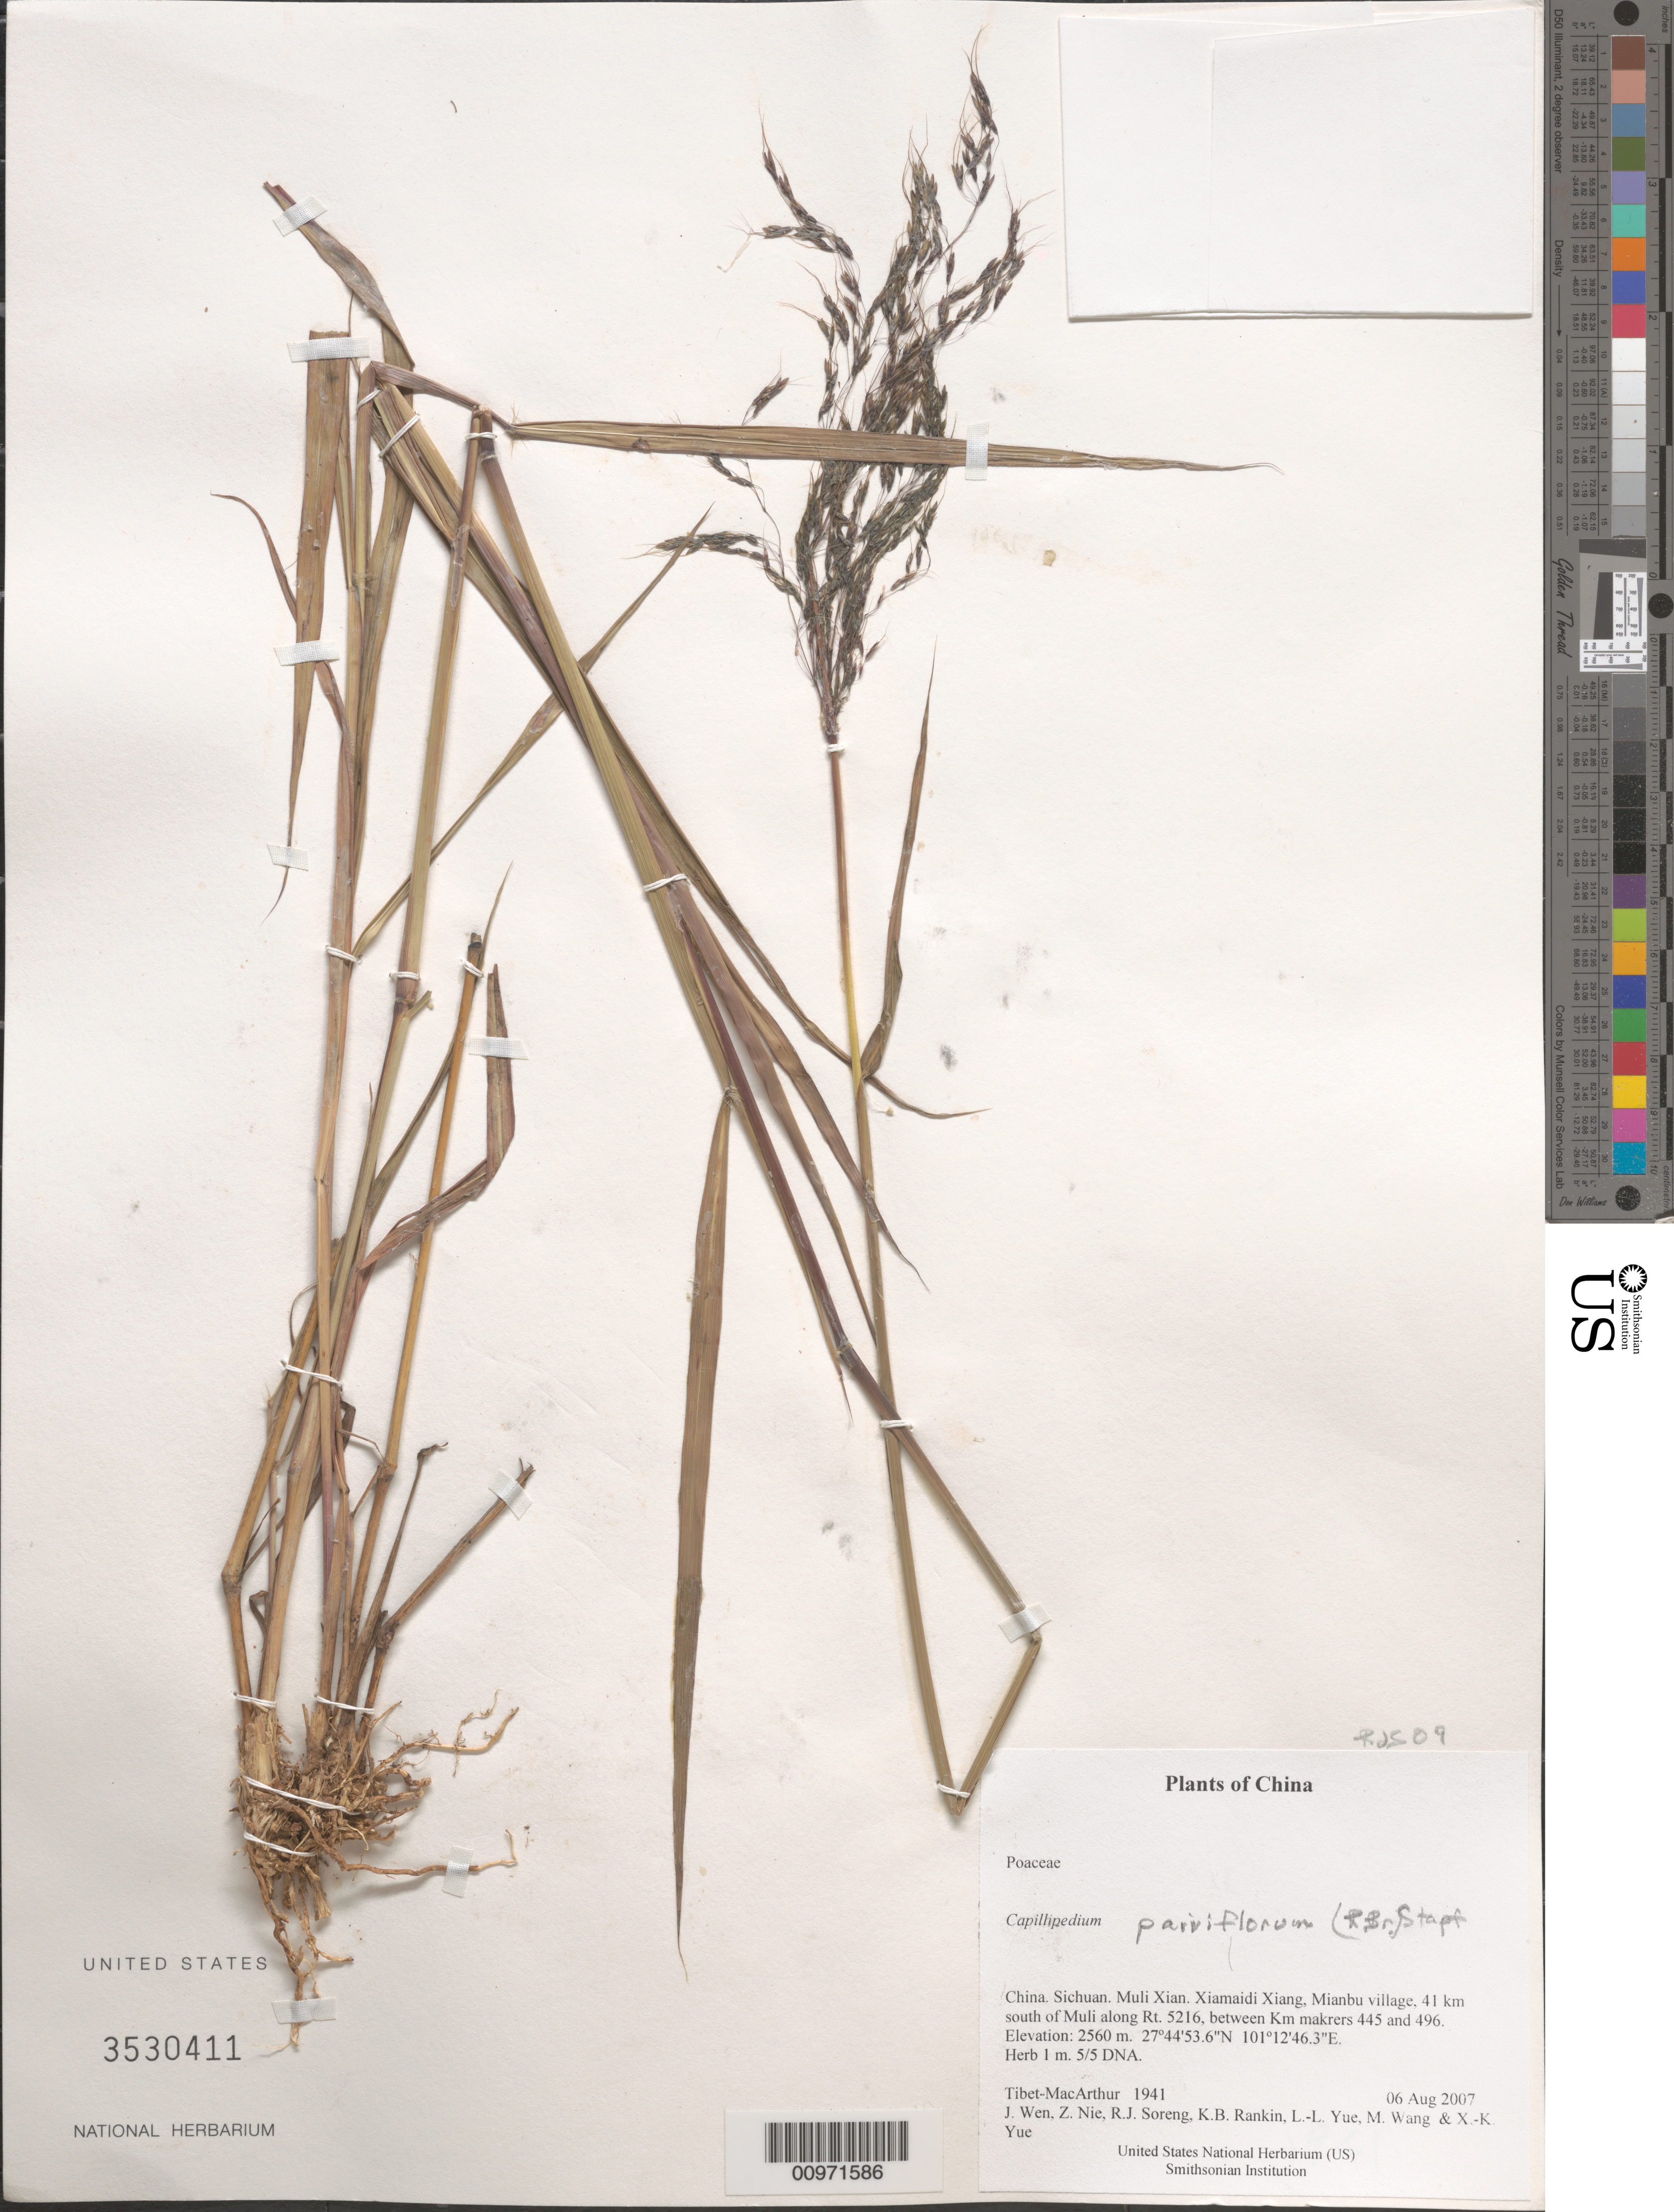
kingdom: Plantae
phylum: Tracheophyta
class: Liliopsida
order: Poales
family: Poaceae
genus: Capillipedium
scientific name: Capillipedium parviflorum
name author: (R. Br.) Stapf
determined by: Soreng, Robert J., Research Associate (BOT), Smithsonian Institution - National Museum of Natural History (UNITED STATES)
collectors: Tibet-MacArthur, J. Wen, Z. Nie, R. J. Soreng, K. Rankin, L. Yue, M. Wang & X. Yue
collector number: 1941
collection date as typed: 06 Aug 2007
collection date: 2007-08-06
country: China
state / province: Sichuan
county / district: Muli Xian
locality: Xiamaidi Xiang, Mianbu village, 41 km south of Muli along Rt. 5216, between Km makrers 445 and 496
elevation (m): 2560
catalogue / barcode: US 3530411